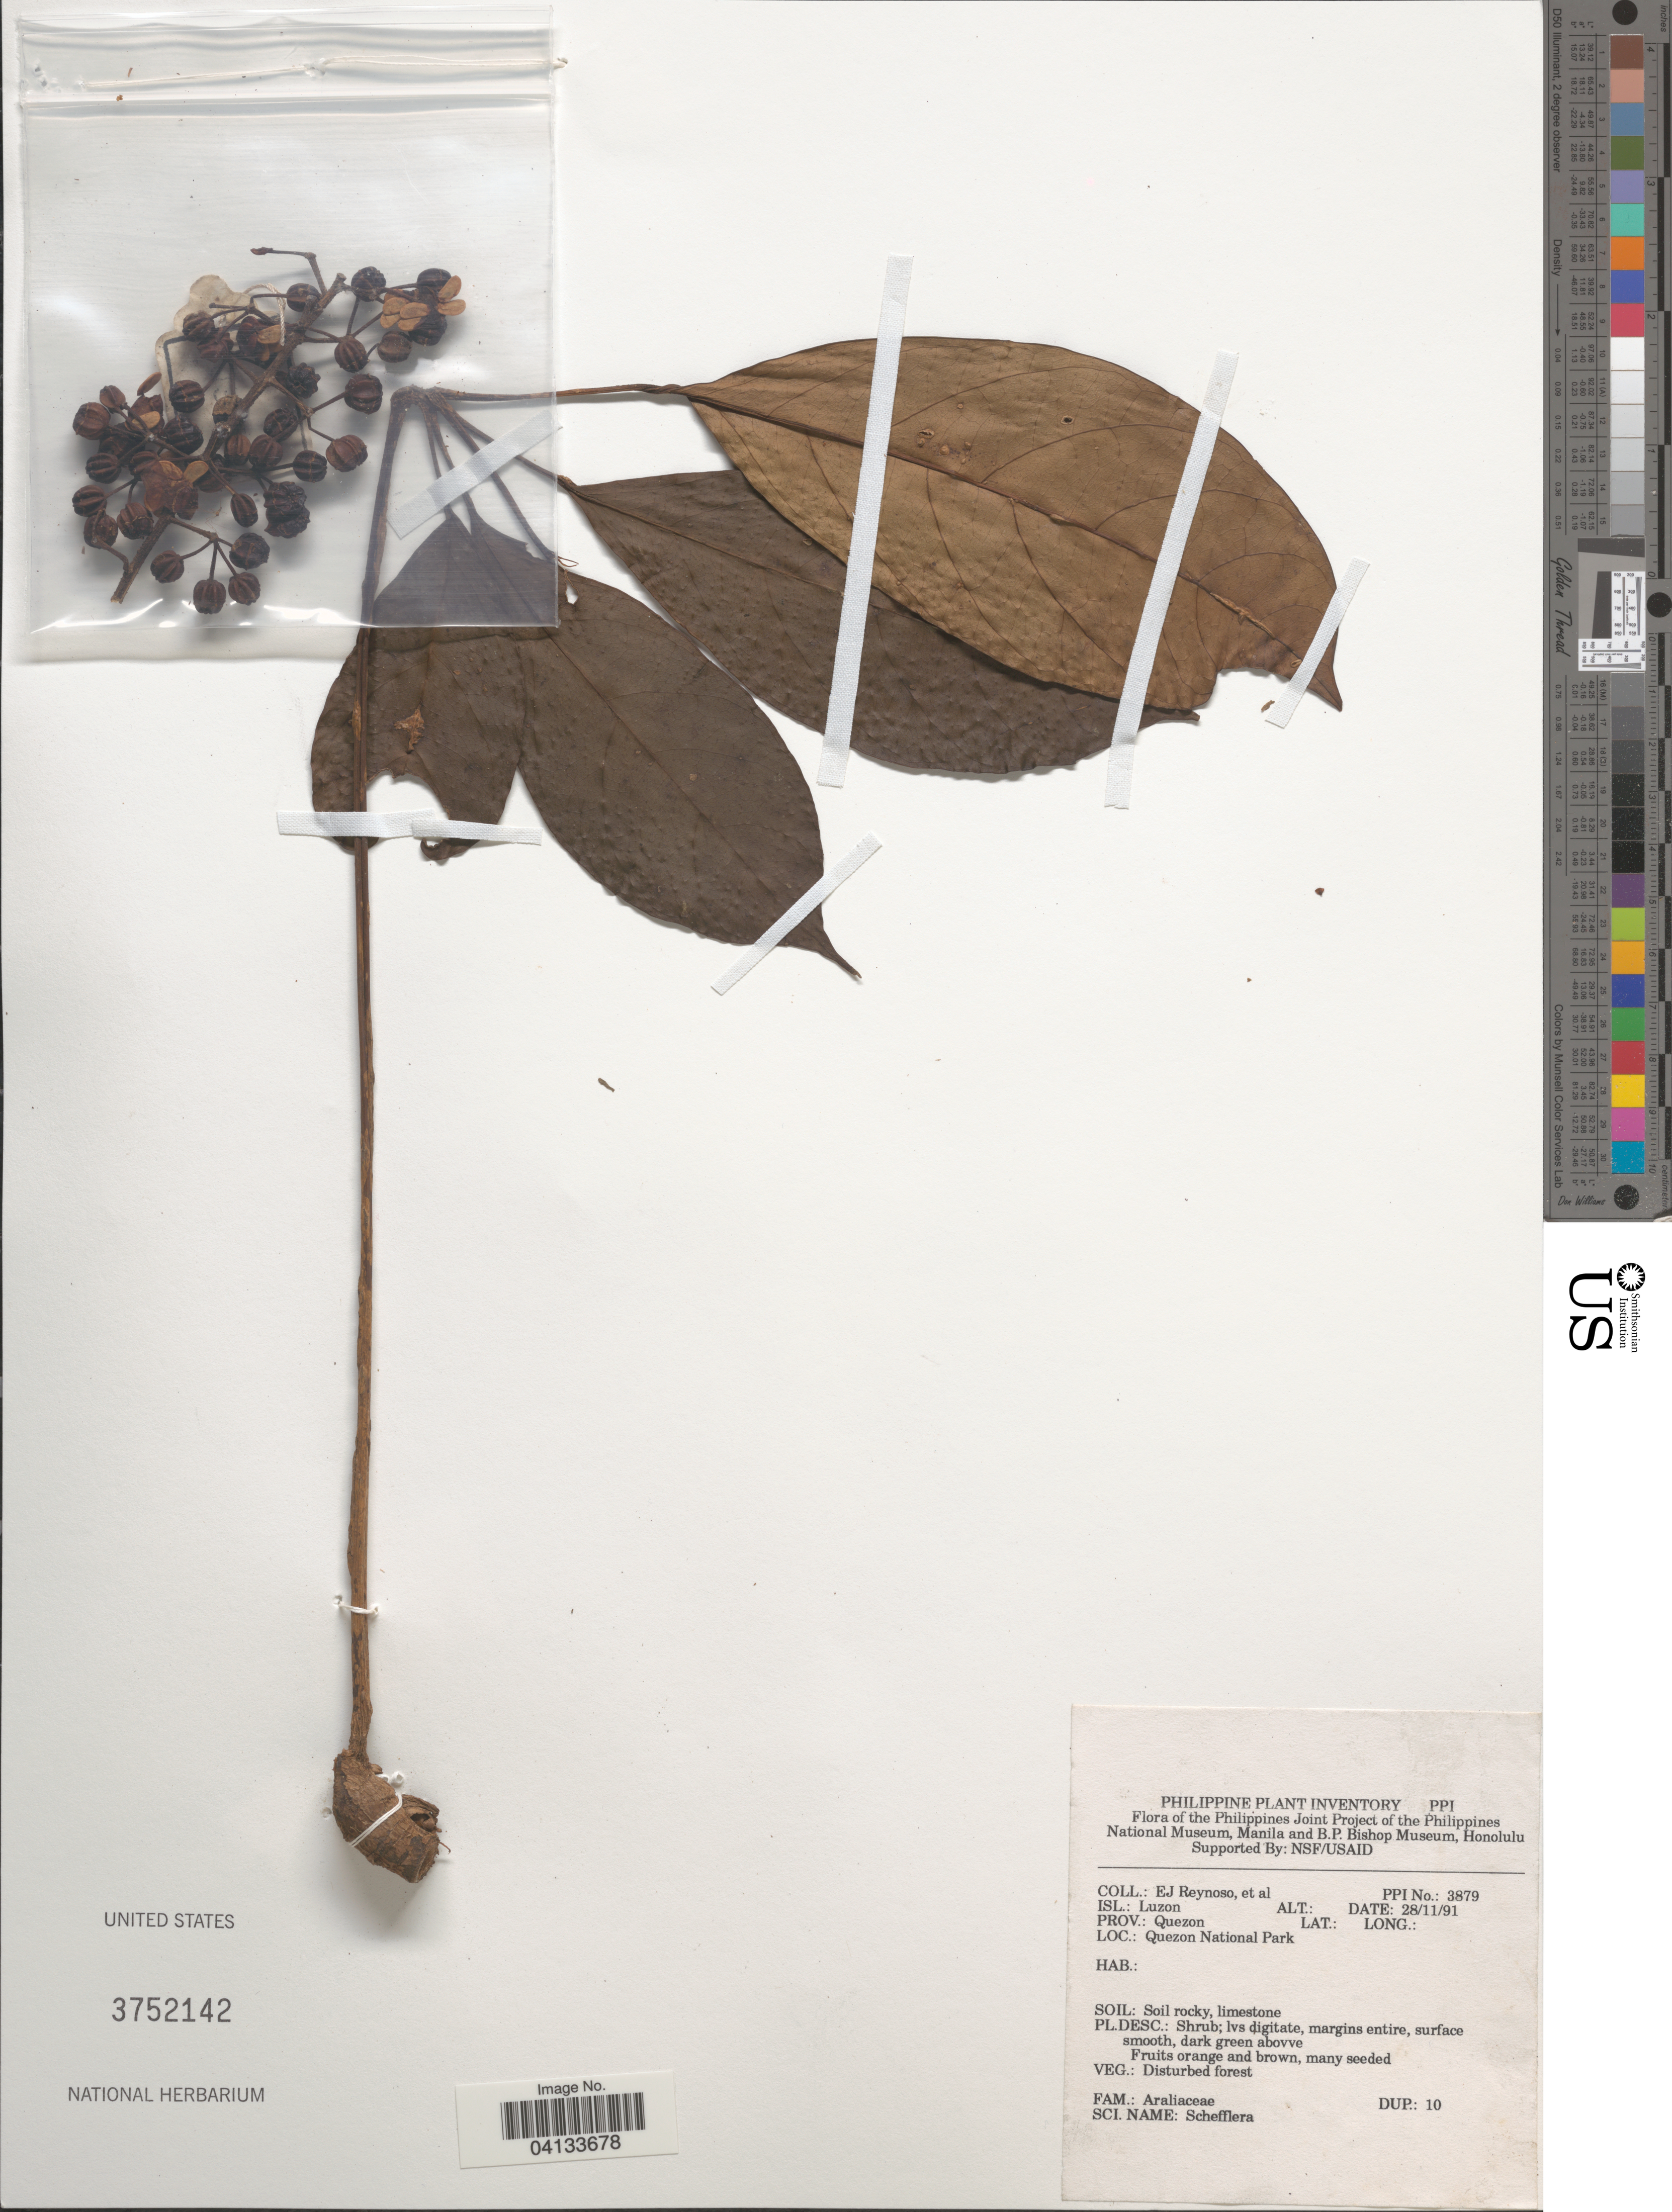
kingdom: Plantae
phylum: Tracheophyta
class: Magnoliopsida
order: Apiales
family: Araliaceae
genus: Schefflera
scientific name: Schefflera sp.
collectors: E. Reynoso & et al.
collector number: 3879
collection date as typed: Transcribed d/m/y: 28/11/91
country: Philippines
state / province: Calabarzon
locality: Isl.: Luzon. Prov.: Quezon. Quezon National Park.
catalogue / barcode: US 3752142